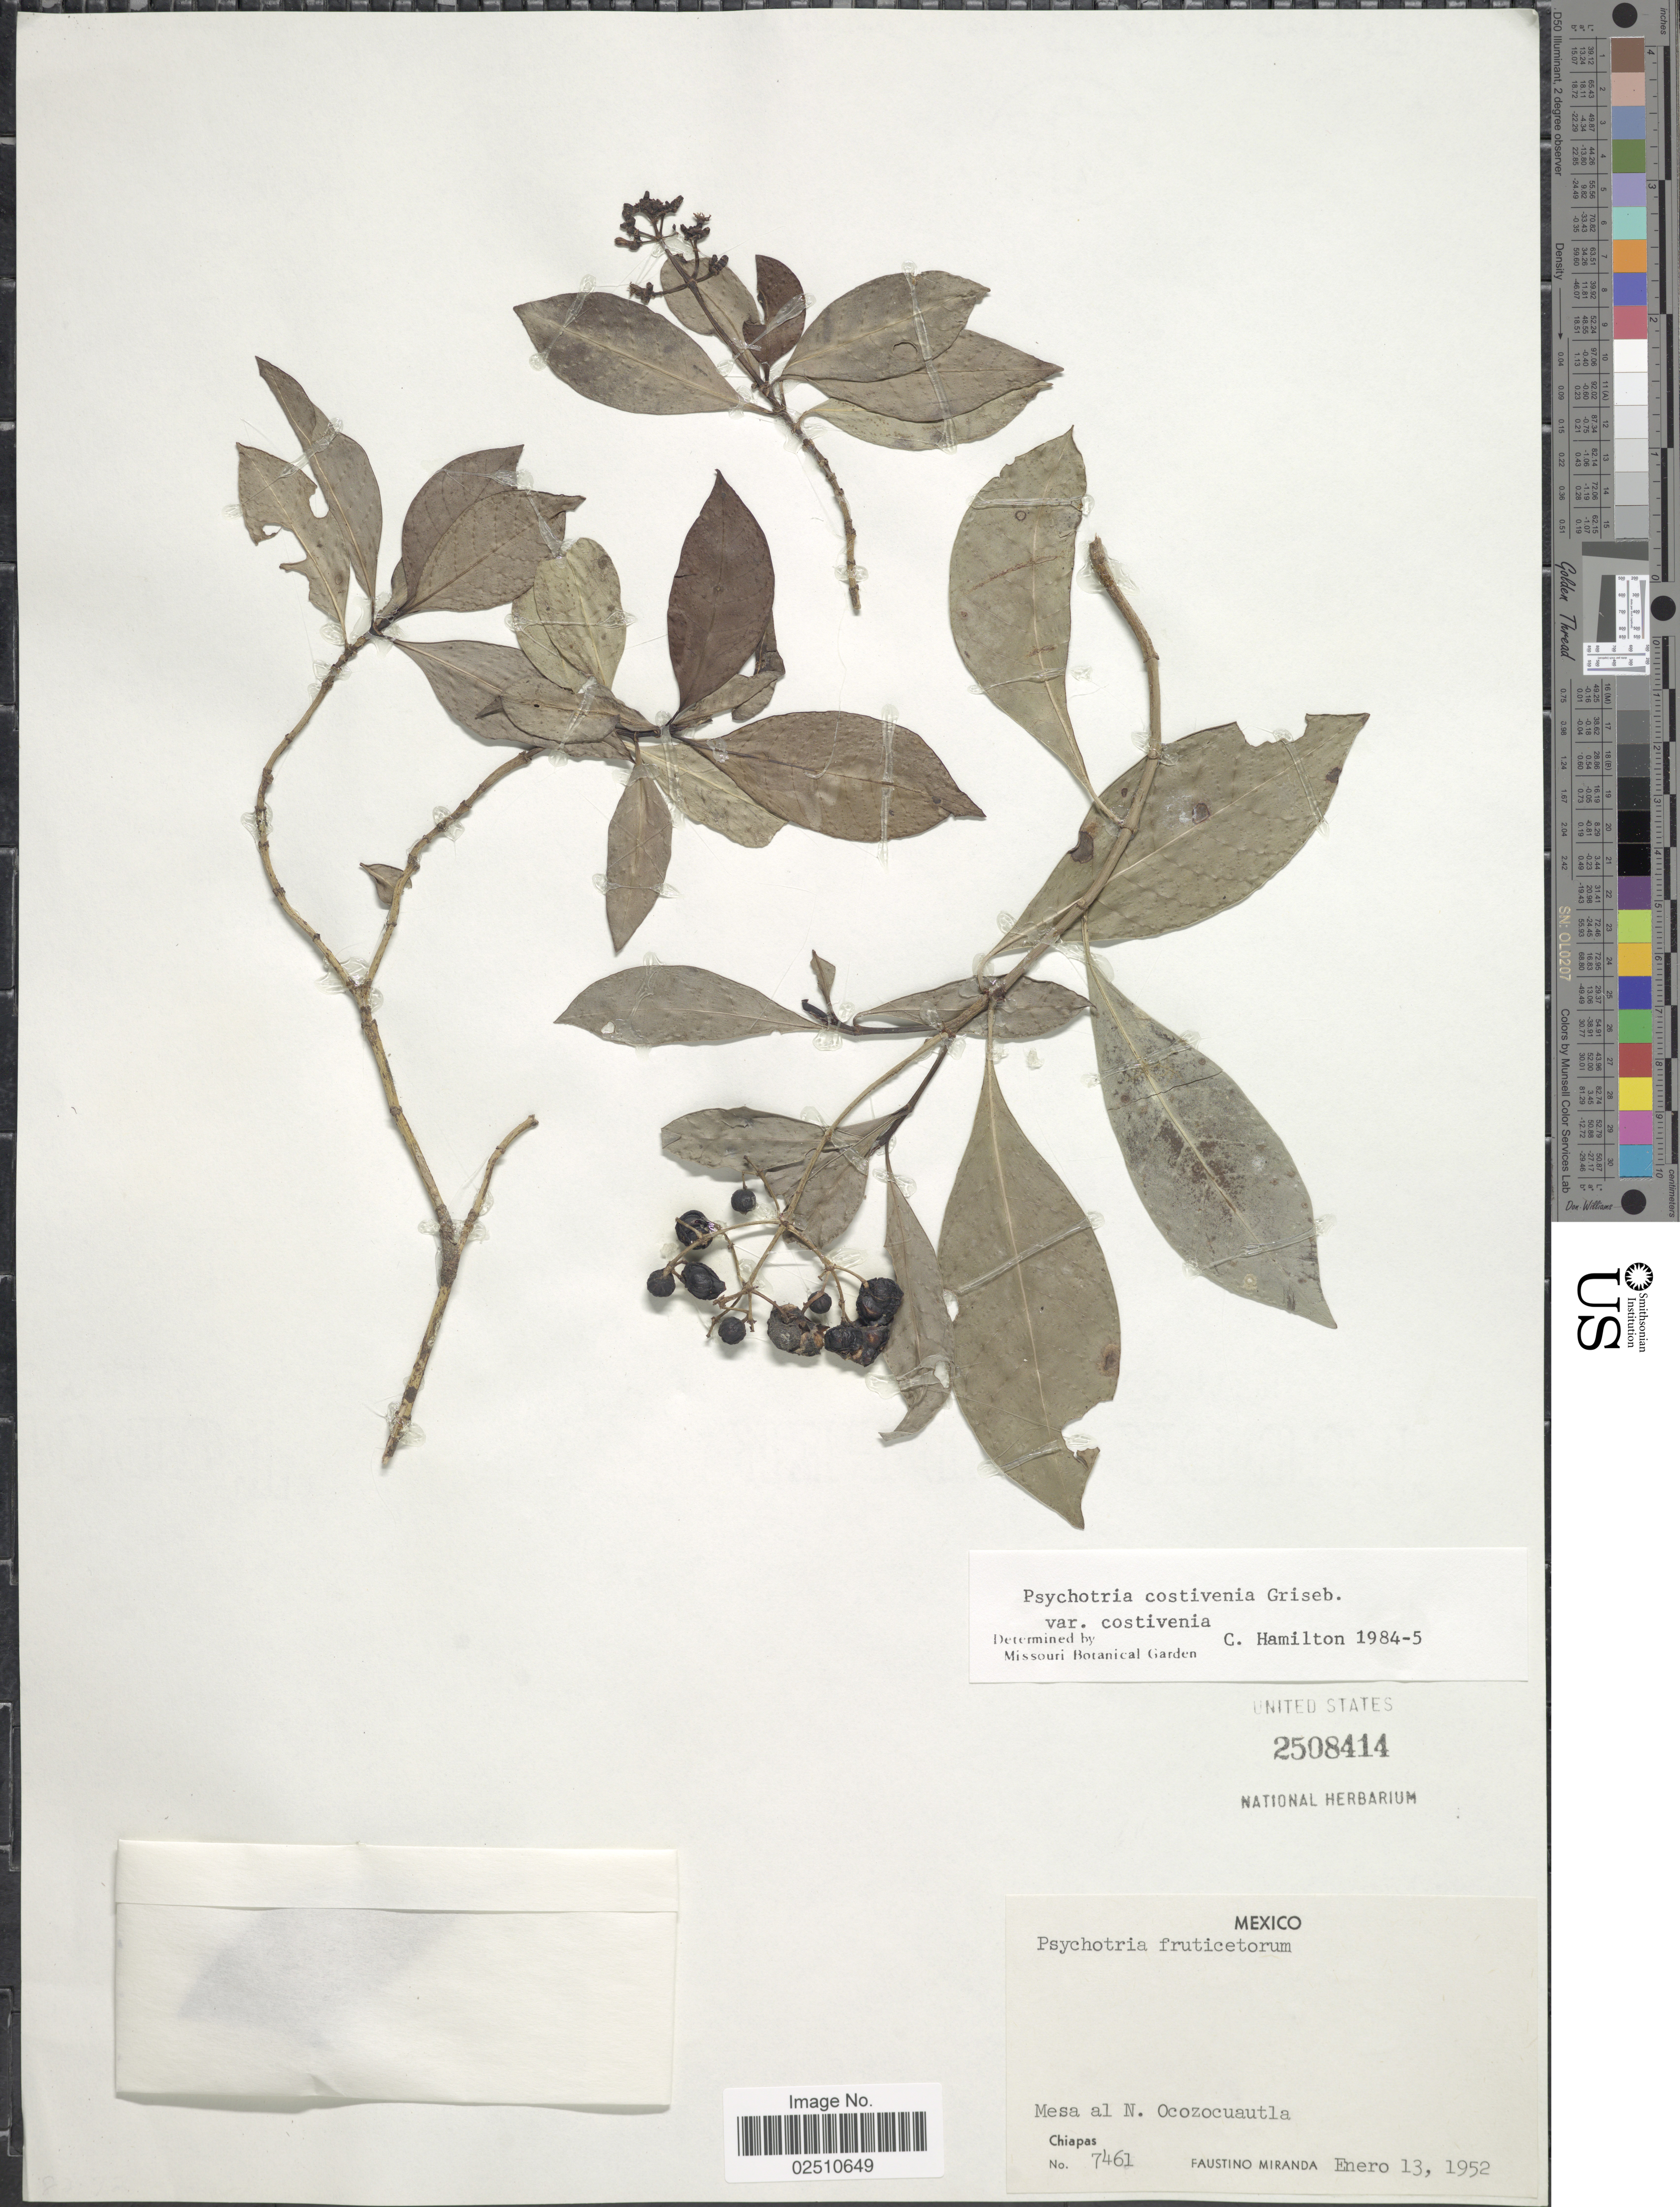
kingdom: Plantae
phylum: Tracheophyta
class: Magnoliopsida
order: Gentianales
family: Rubiaceae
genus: Psychotria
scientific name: Psychotria costivenia var. costivenia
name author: Griseb.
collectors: F. Miranda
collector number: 74961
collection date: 1952-01-13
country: Mexico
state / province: Chiapas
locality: Mesa al N. Ocozocuautla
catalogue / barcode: US 2508414